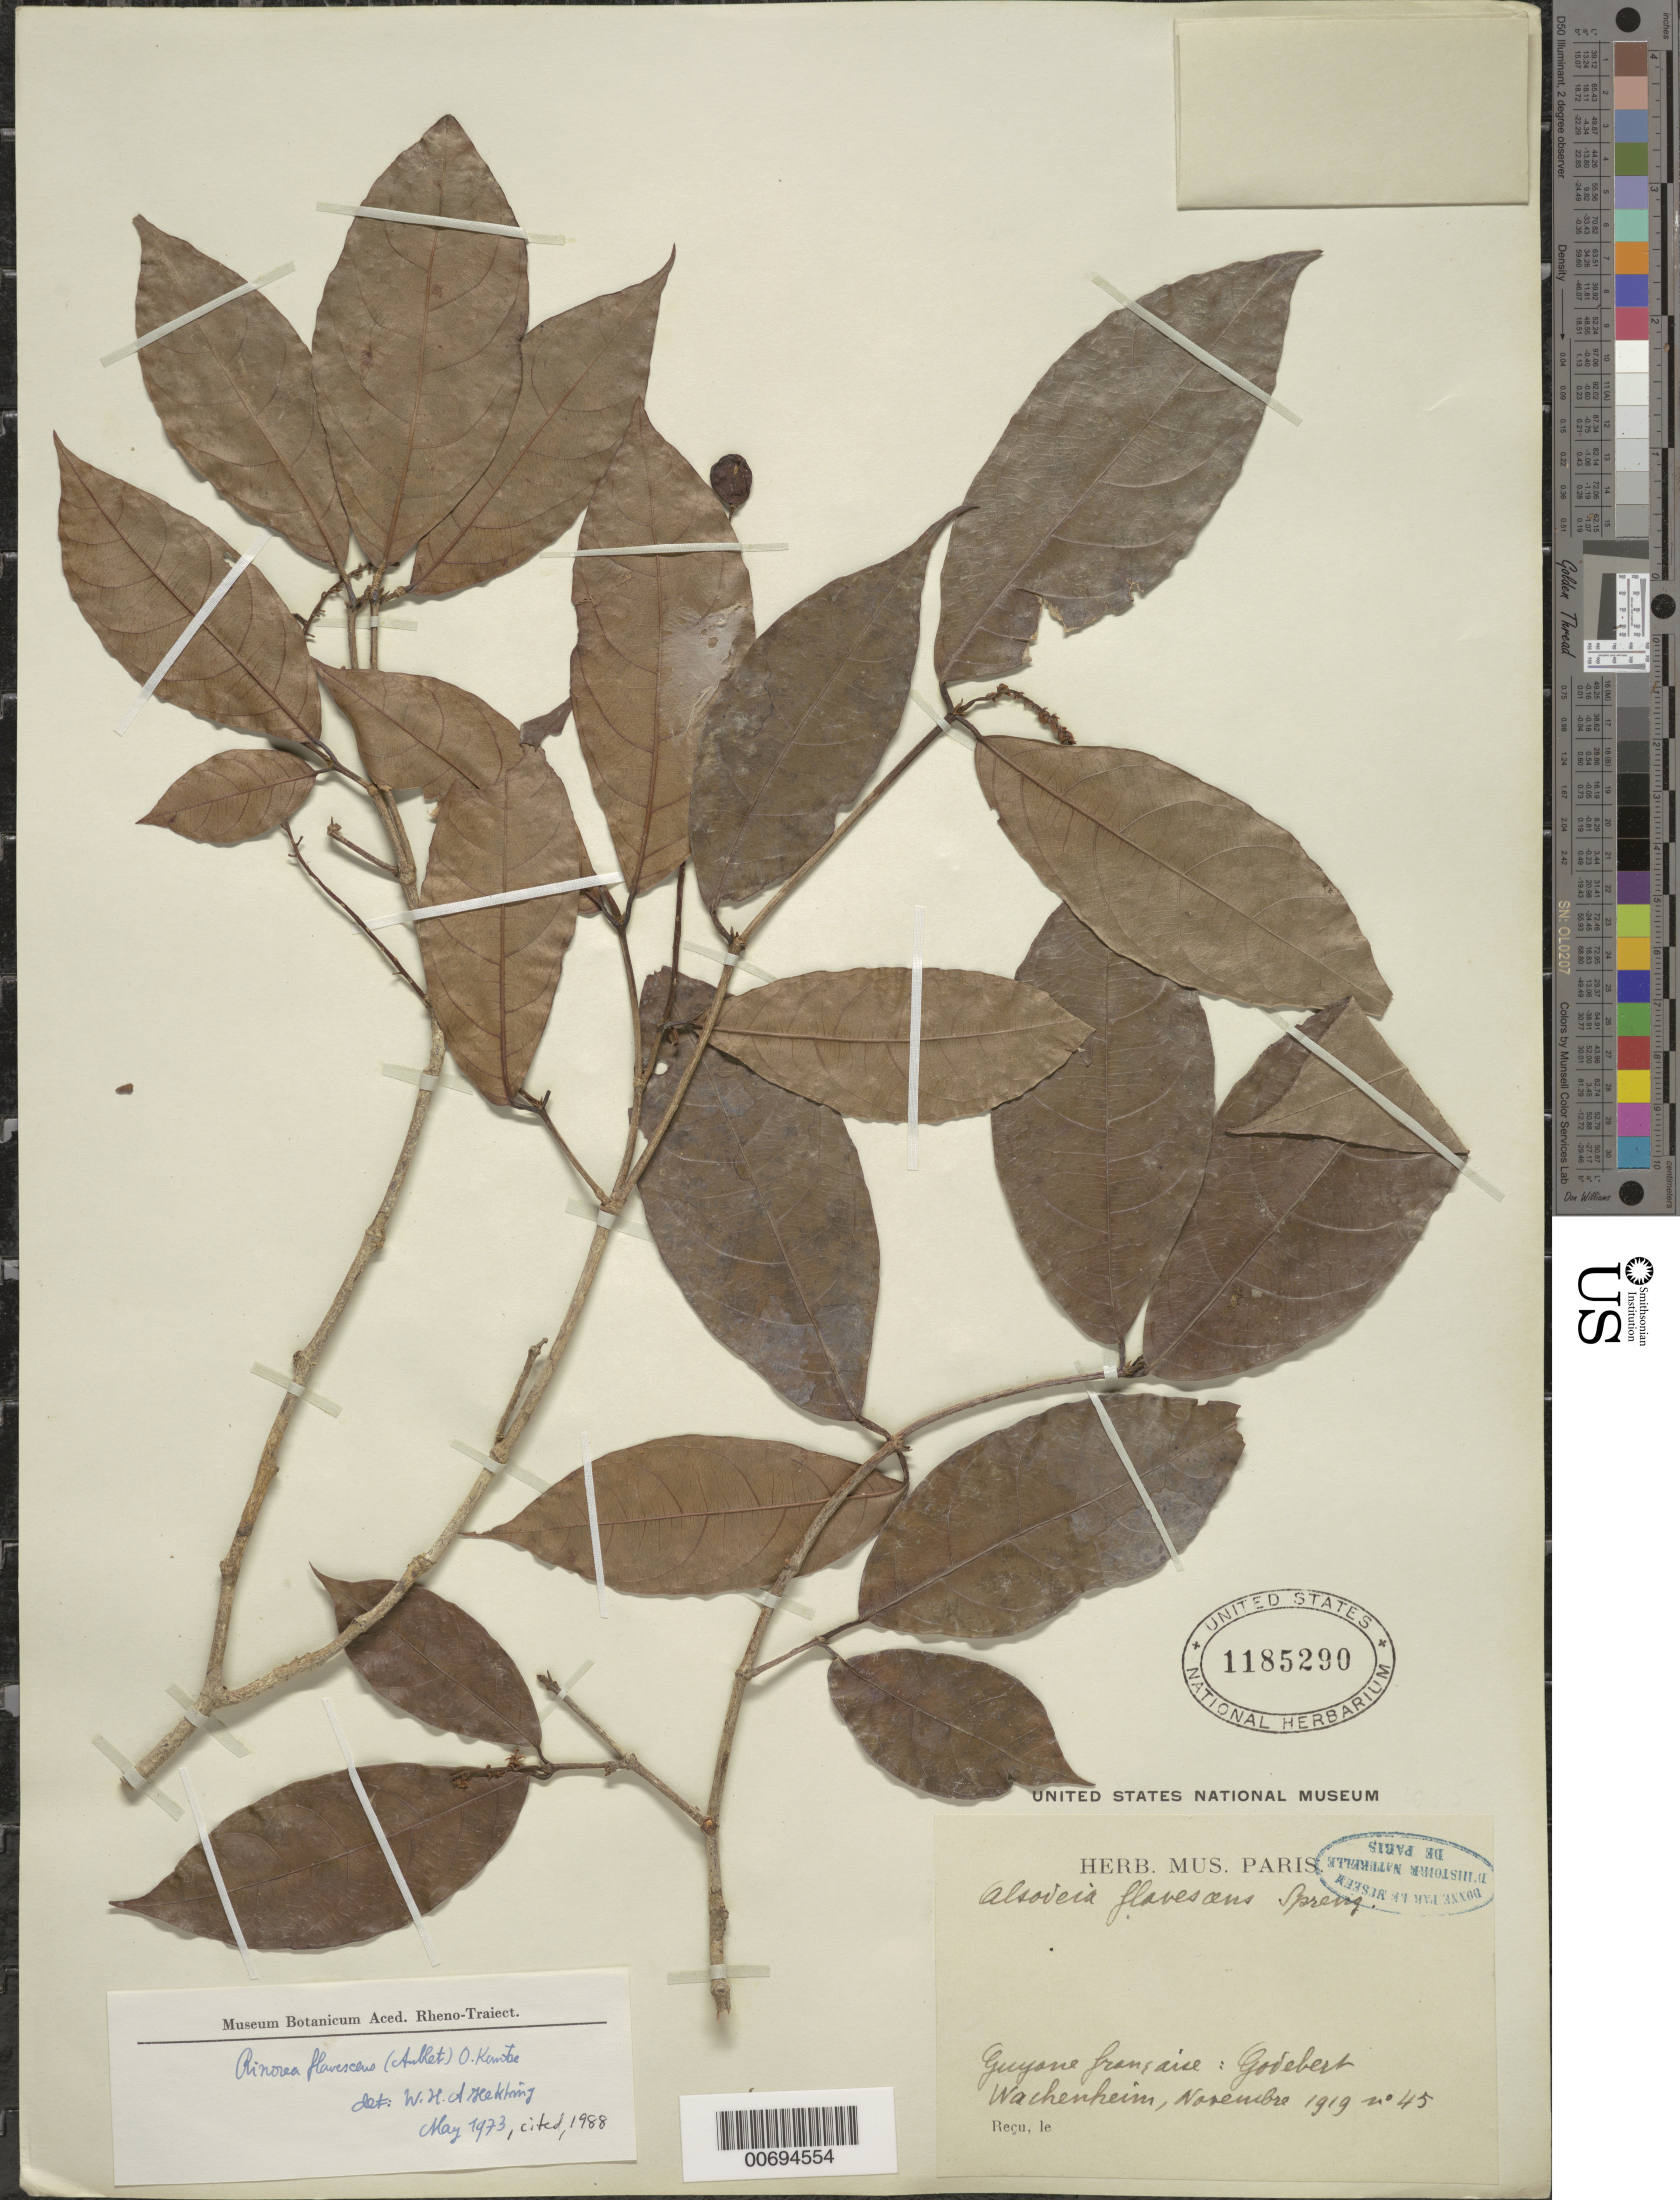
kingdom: Plantae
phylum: Tracheophyta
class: Magnoliopsida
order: Malpighiales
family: Violaceae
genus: Rinorea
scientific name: Rinorea flavescens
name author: (Aubl.) Kuntze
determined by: Hekking, W. H. A.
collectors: G. Wachenheim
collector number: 45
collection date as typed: Nov-19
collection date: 1919-11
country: French Guiana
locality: Godebert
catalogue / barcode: US 1185290